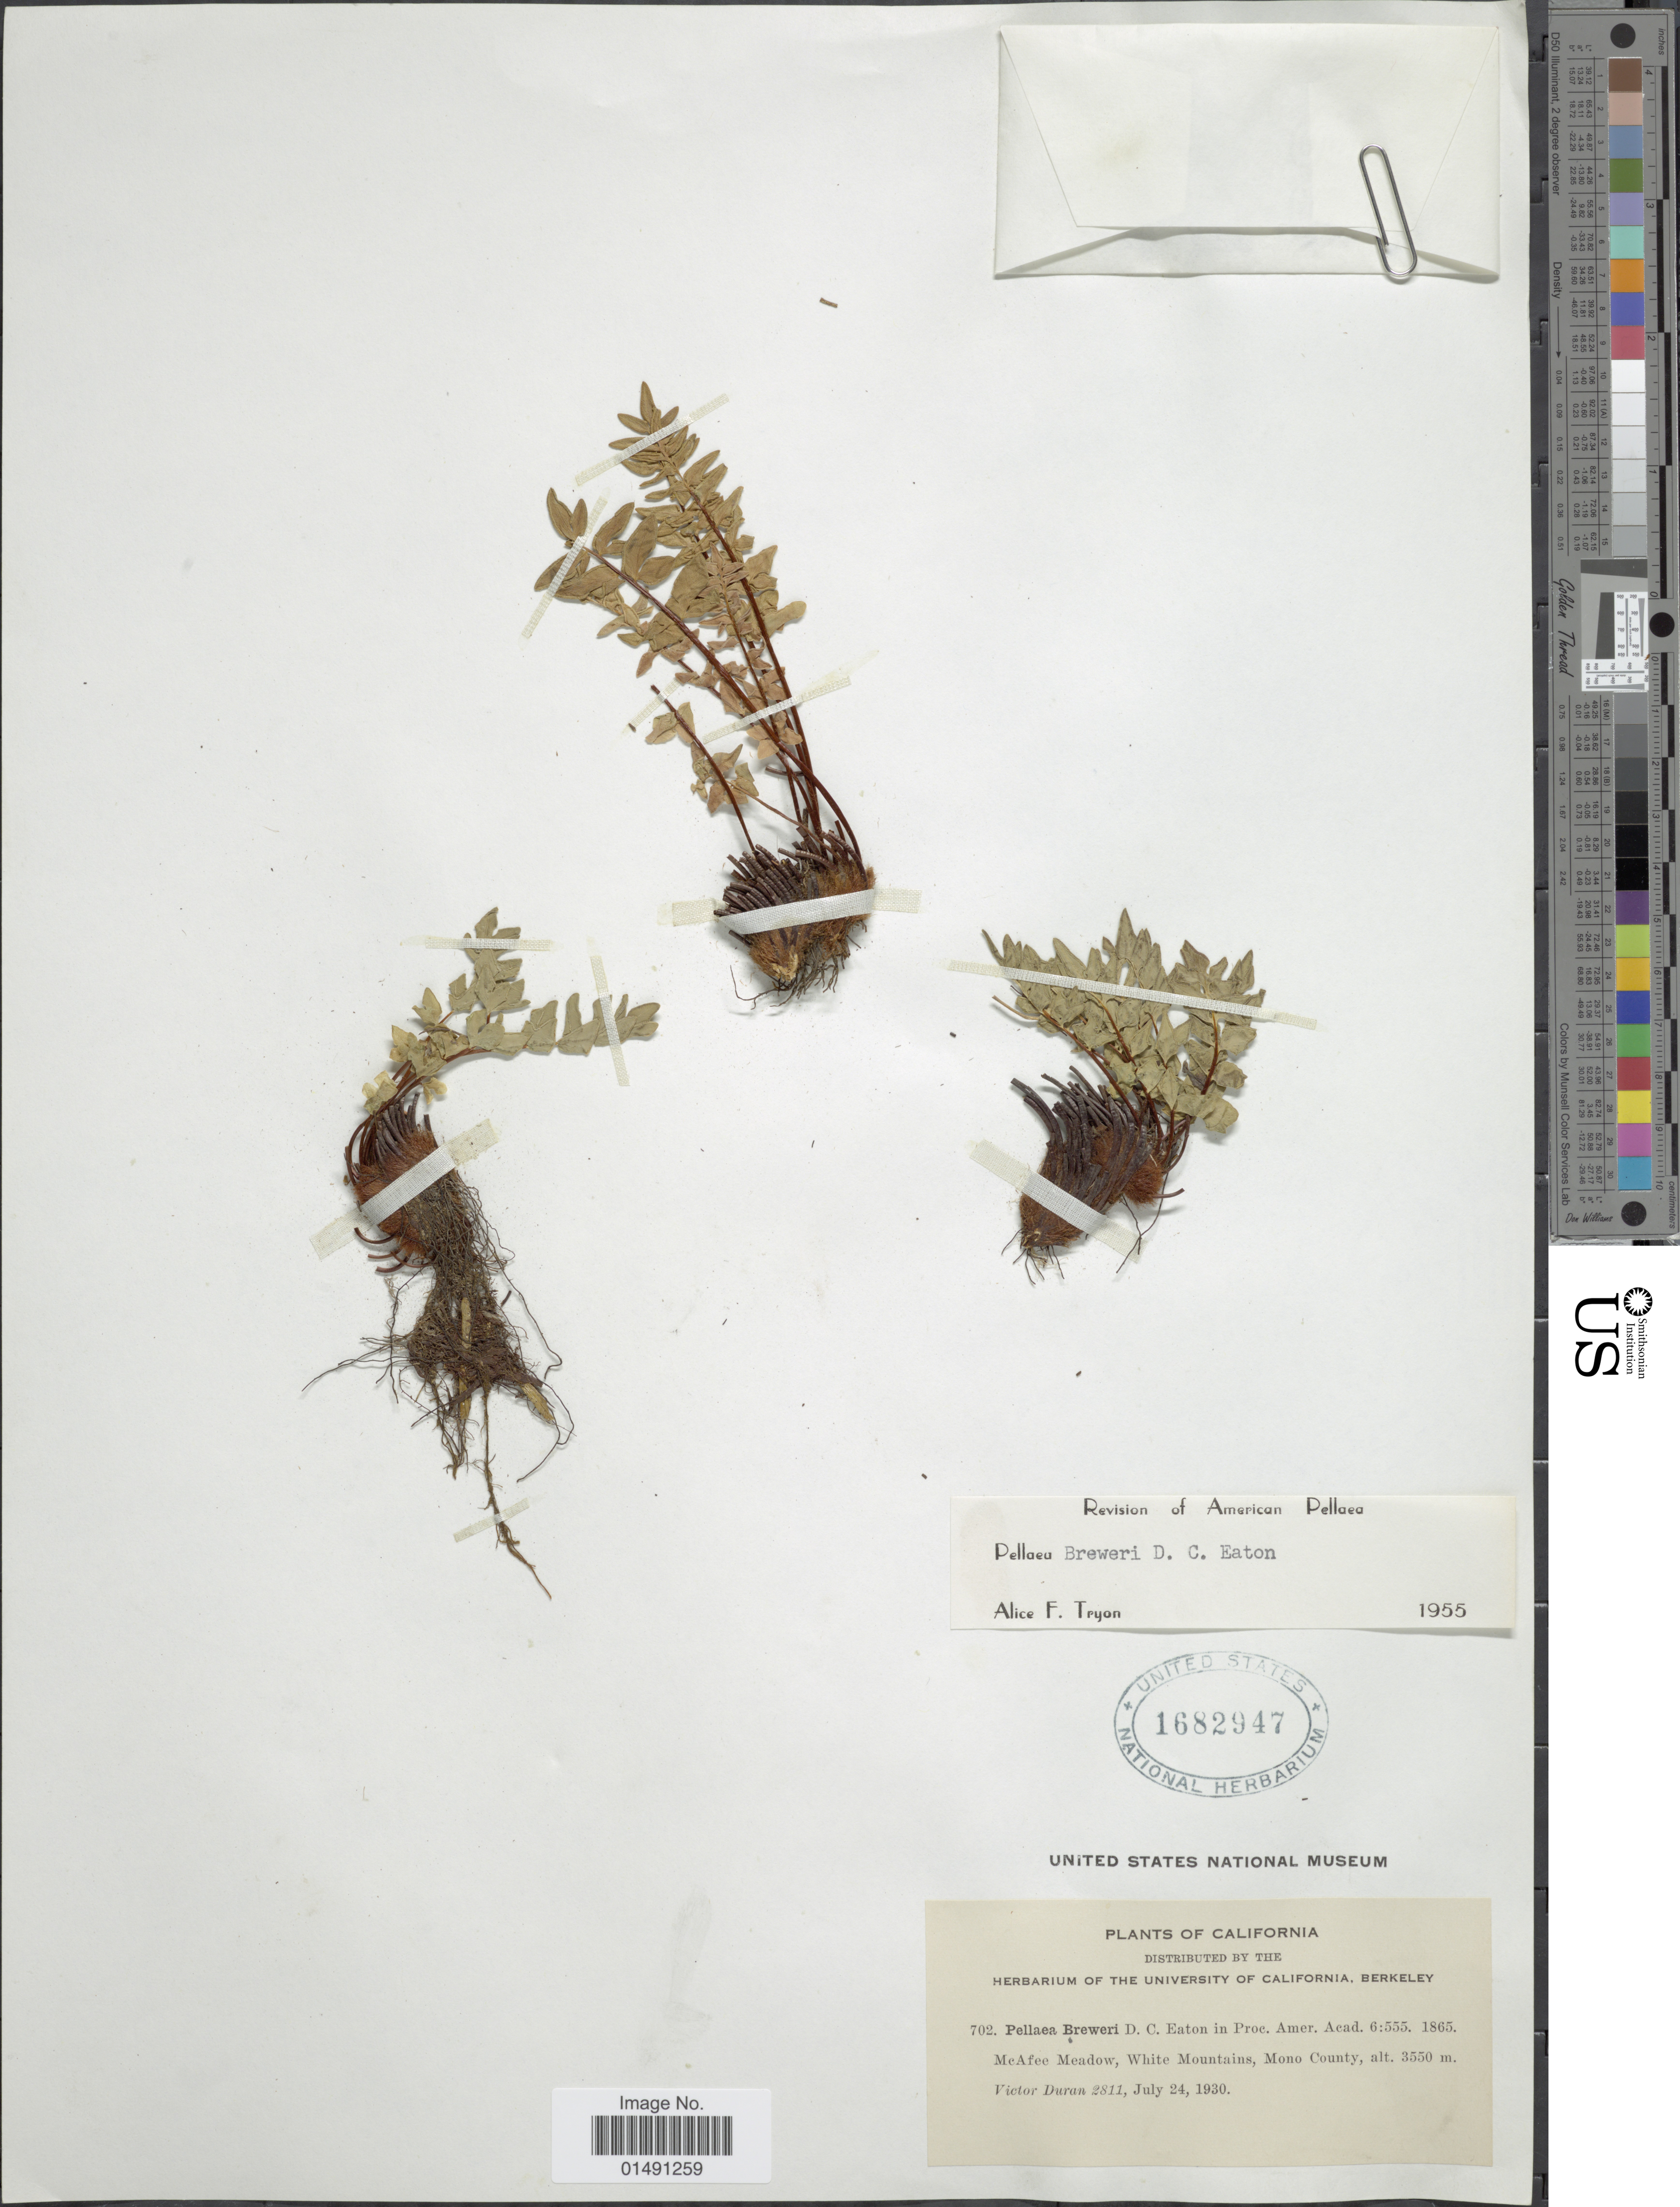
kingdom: Plantae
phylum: Tracheophyta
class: Polypodiopsida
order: Polypodiales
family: Pteridaceae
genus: Pellaea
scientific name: Pellaea breweri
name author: D.C. Eaton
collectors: V. Duran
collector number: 2811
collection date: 1930-07-24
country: United States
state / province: California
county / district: Mono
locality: McAfee Meadow, White Mountains, Mono County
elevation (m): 3550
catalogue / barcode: US 1682947